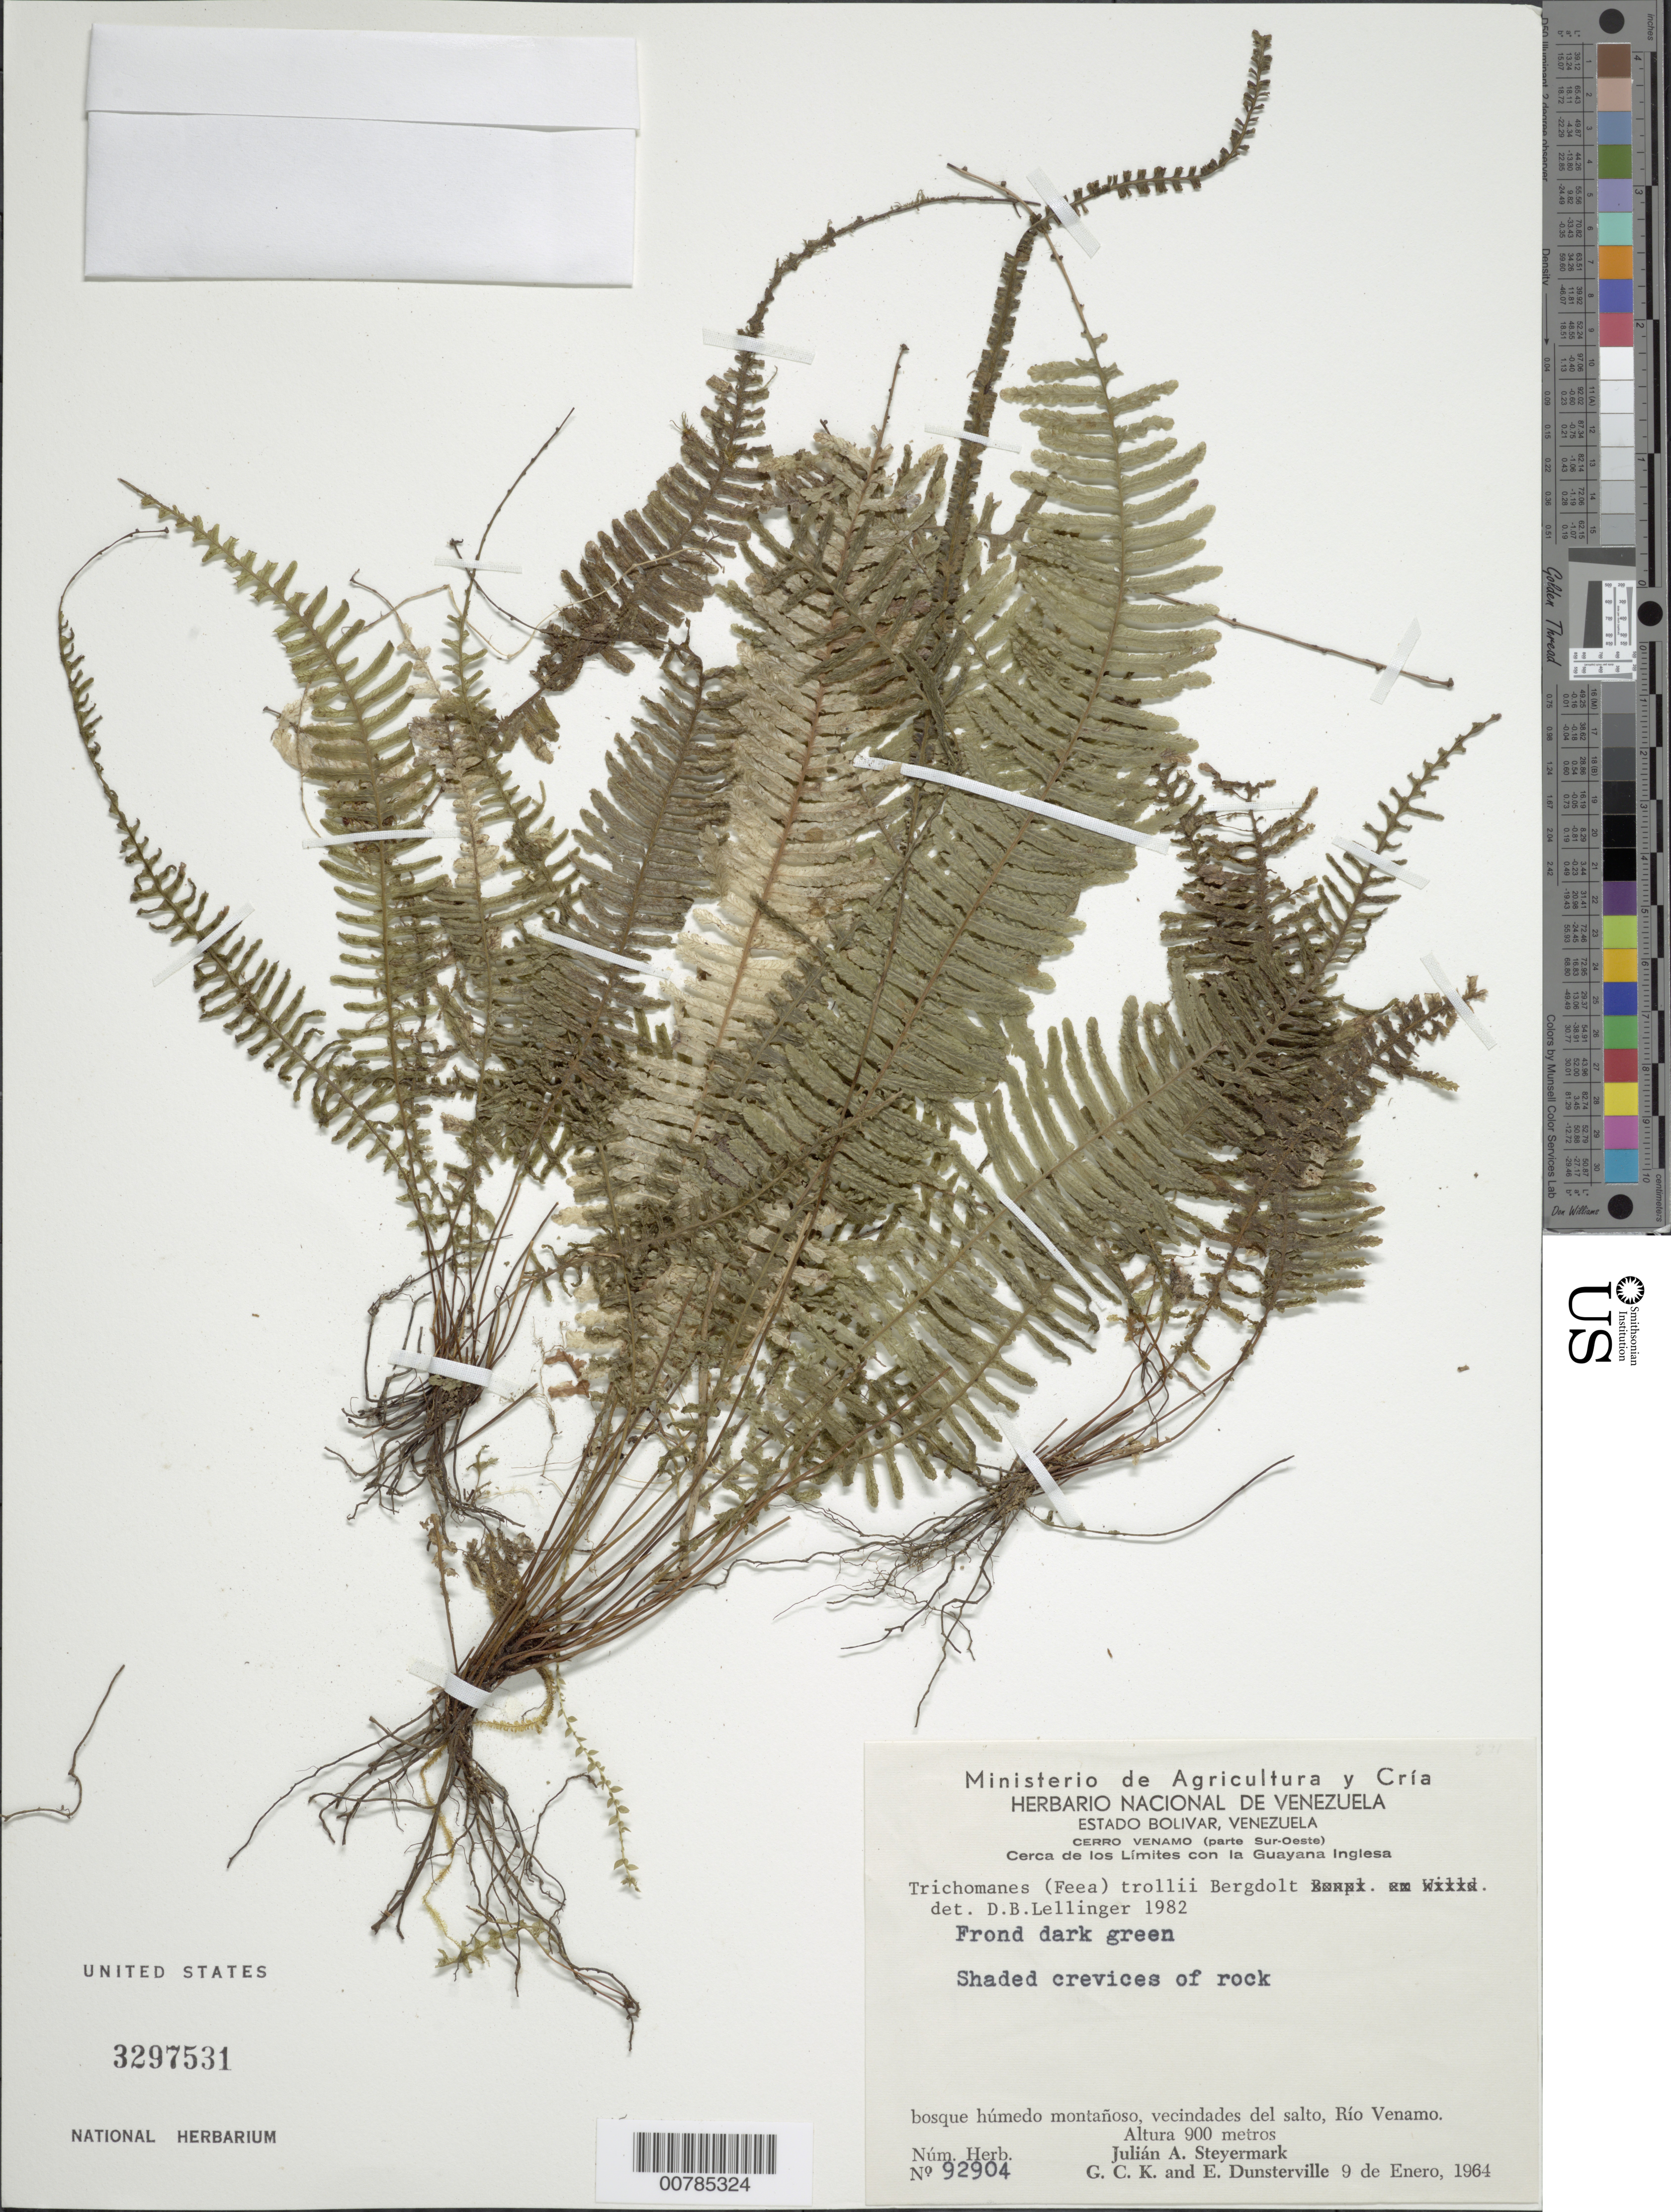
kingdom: Plantae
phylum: Tracheophyta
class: Polypodiopsida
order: Hymenophyllales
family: Hymenophyllaceae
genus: Trichomanes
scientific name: Trichomanes trollii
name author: Bergdolt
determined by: Lellinger, David B., (BOT), Smithsonian Institution - National Museum of Natural History (UNITED STATES)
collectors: J. Steyermark, G. C. K. Dunsterville & E. Dunsterville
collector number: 92904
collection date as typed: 9-Jan-64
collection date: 1964-01-09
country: Venezuela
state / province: Bolívar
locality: Cerro Venamo (parte Sur-Oeste), Río Venamo, vecindades del salto, cerca de los límites con la Guayana Inglesa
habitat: Bosque alto húmedo montañoso, shaded crevices of rock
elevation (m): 900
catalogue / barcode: US 3297531